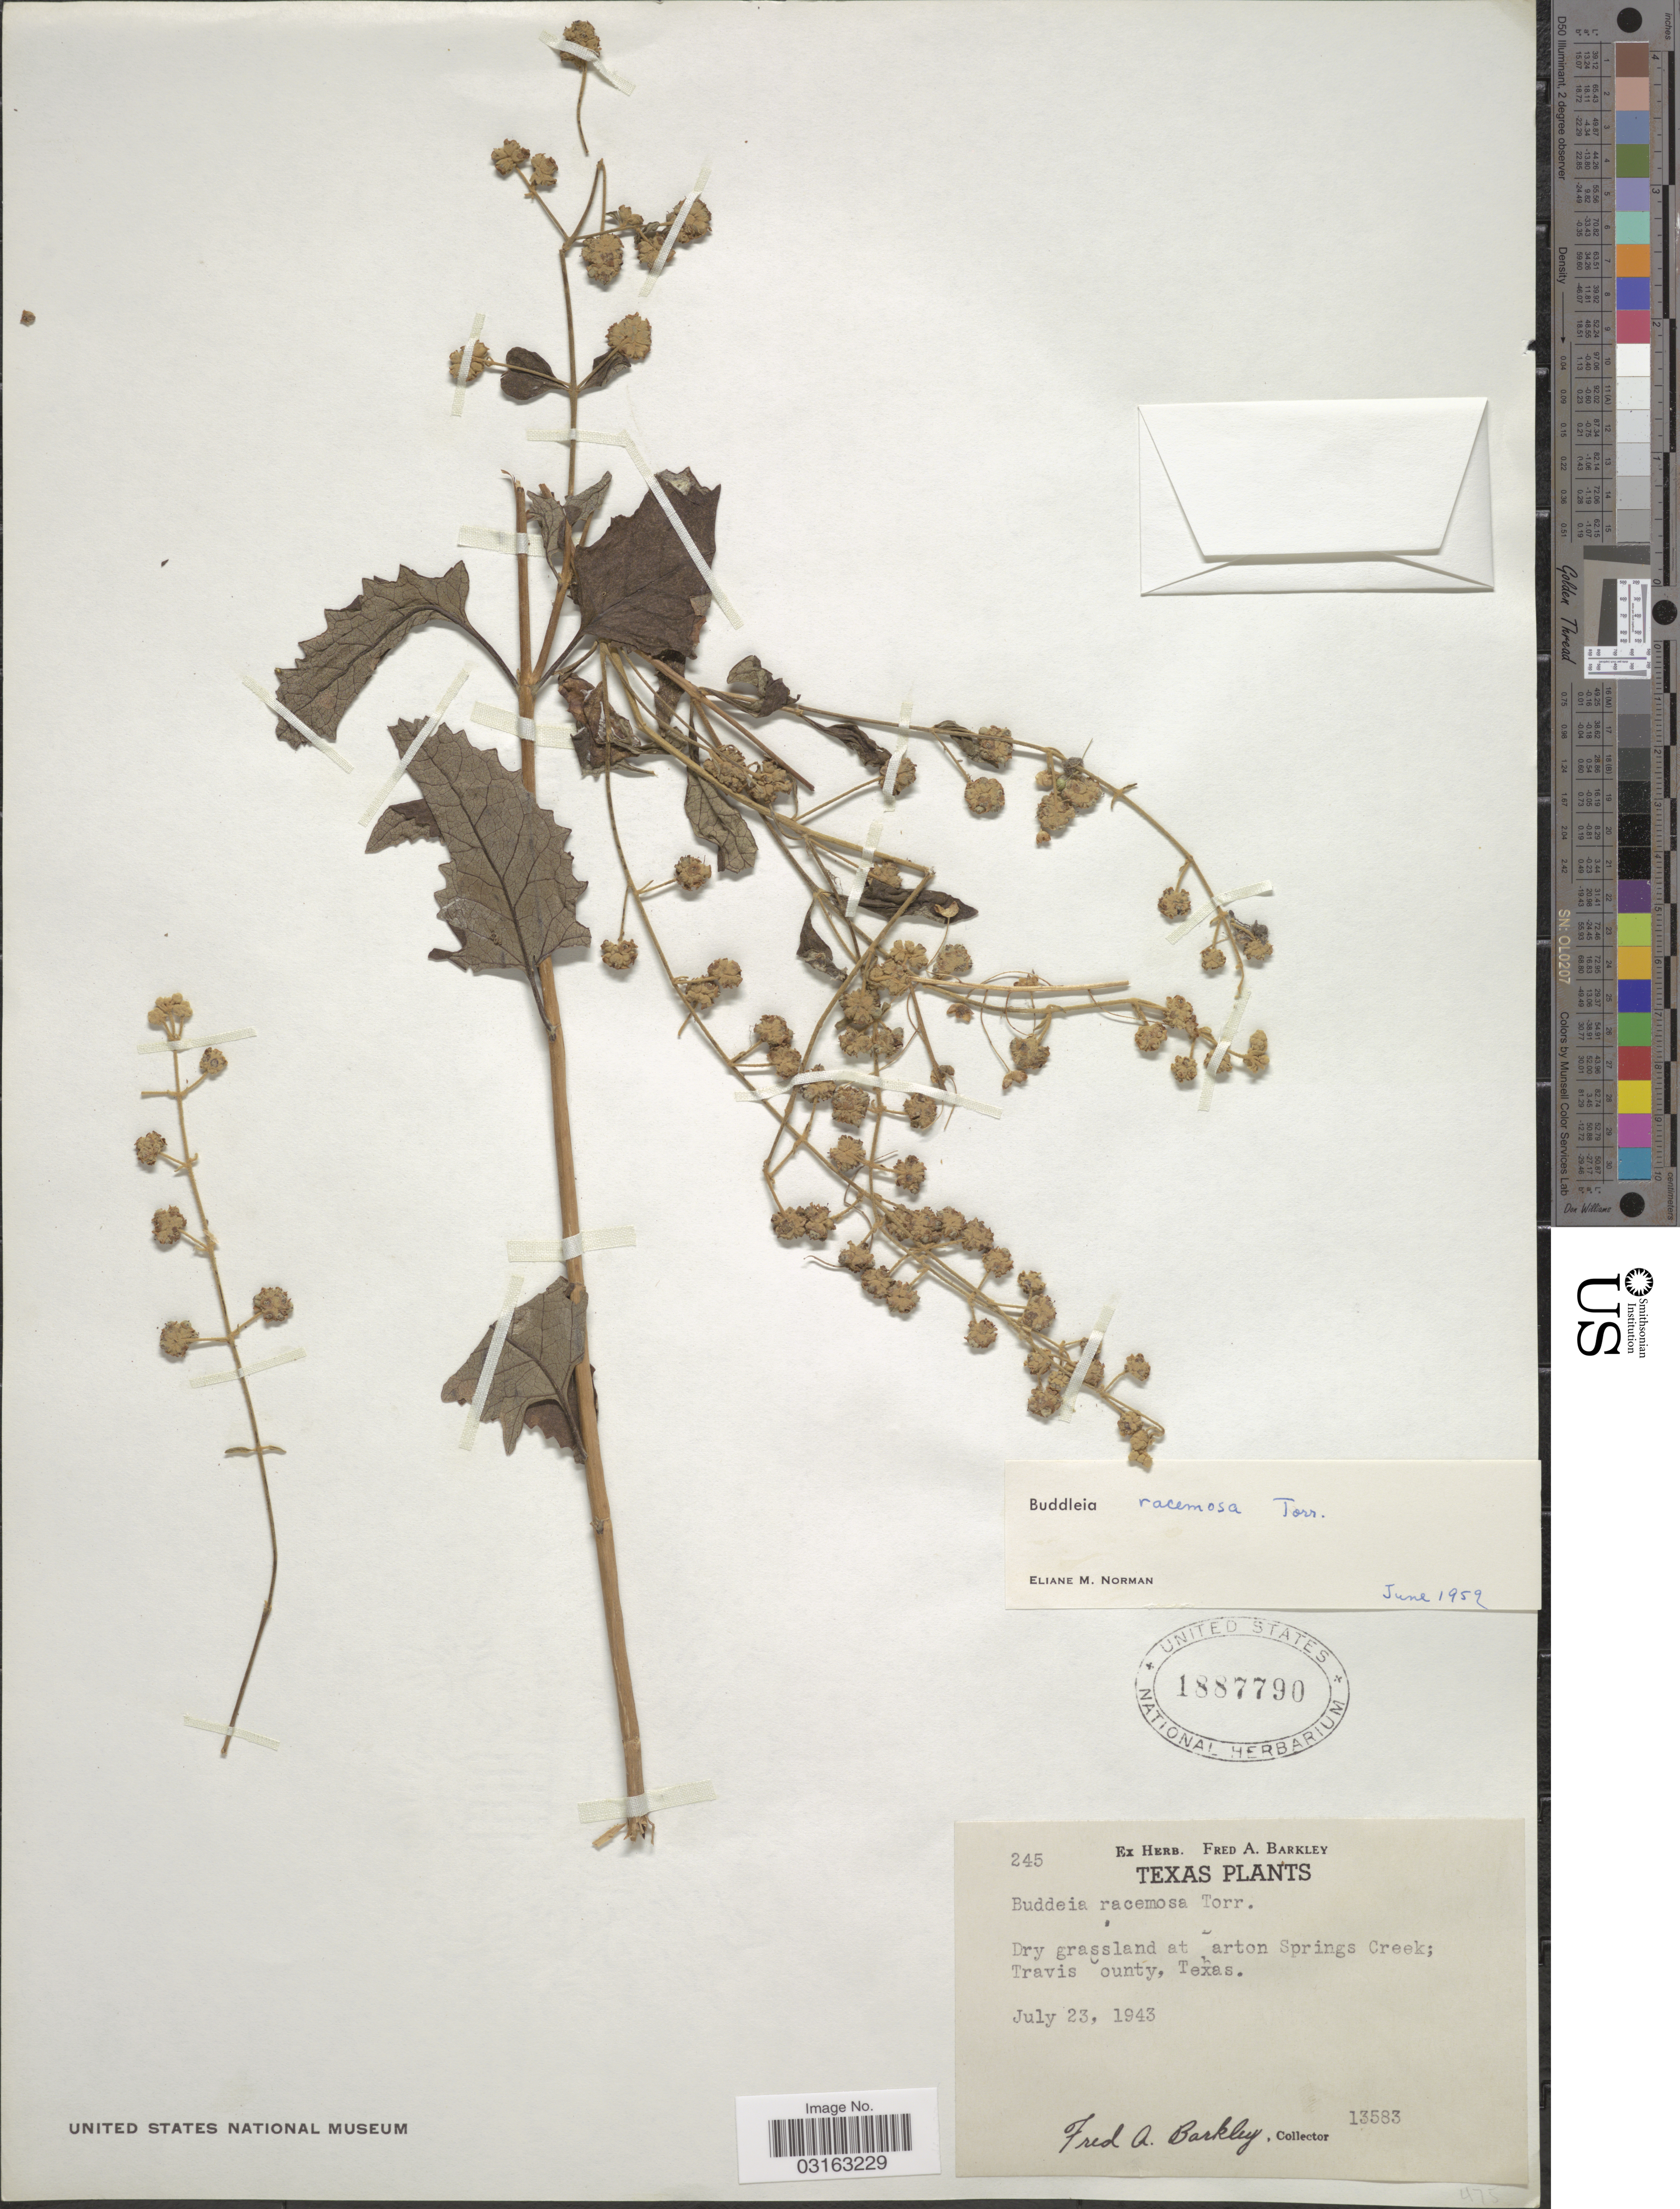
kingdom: Plantae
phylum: Tracheophyta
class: Magnoliopsida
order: Lamiales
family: Scrophulariaceae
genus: Buddleja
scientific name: Buddleja racemosa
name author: Torr.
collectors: F. A. Barkley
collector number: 13583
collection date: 1943-07-23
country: United States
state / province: Texas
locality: At Barton Springs Creek; Travis County.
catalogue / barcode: US 1887790